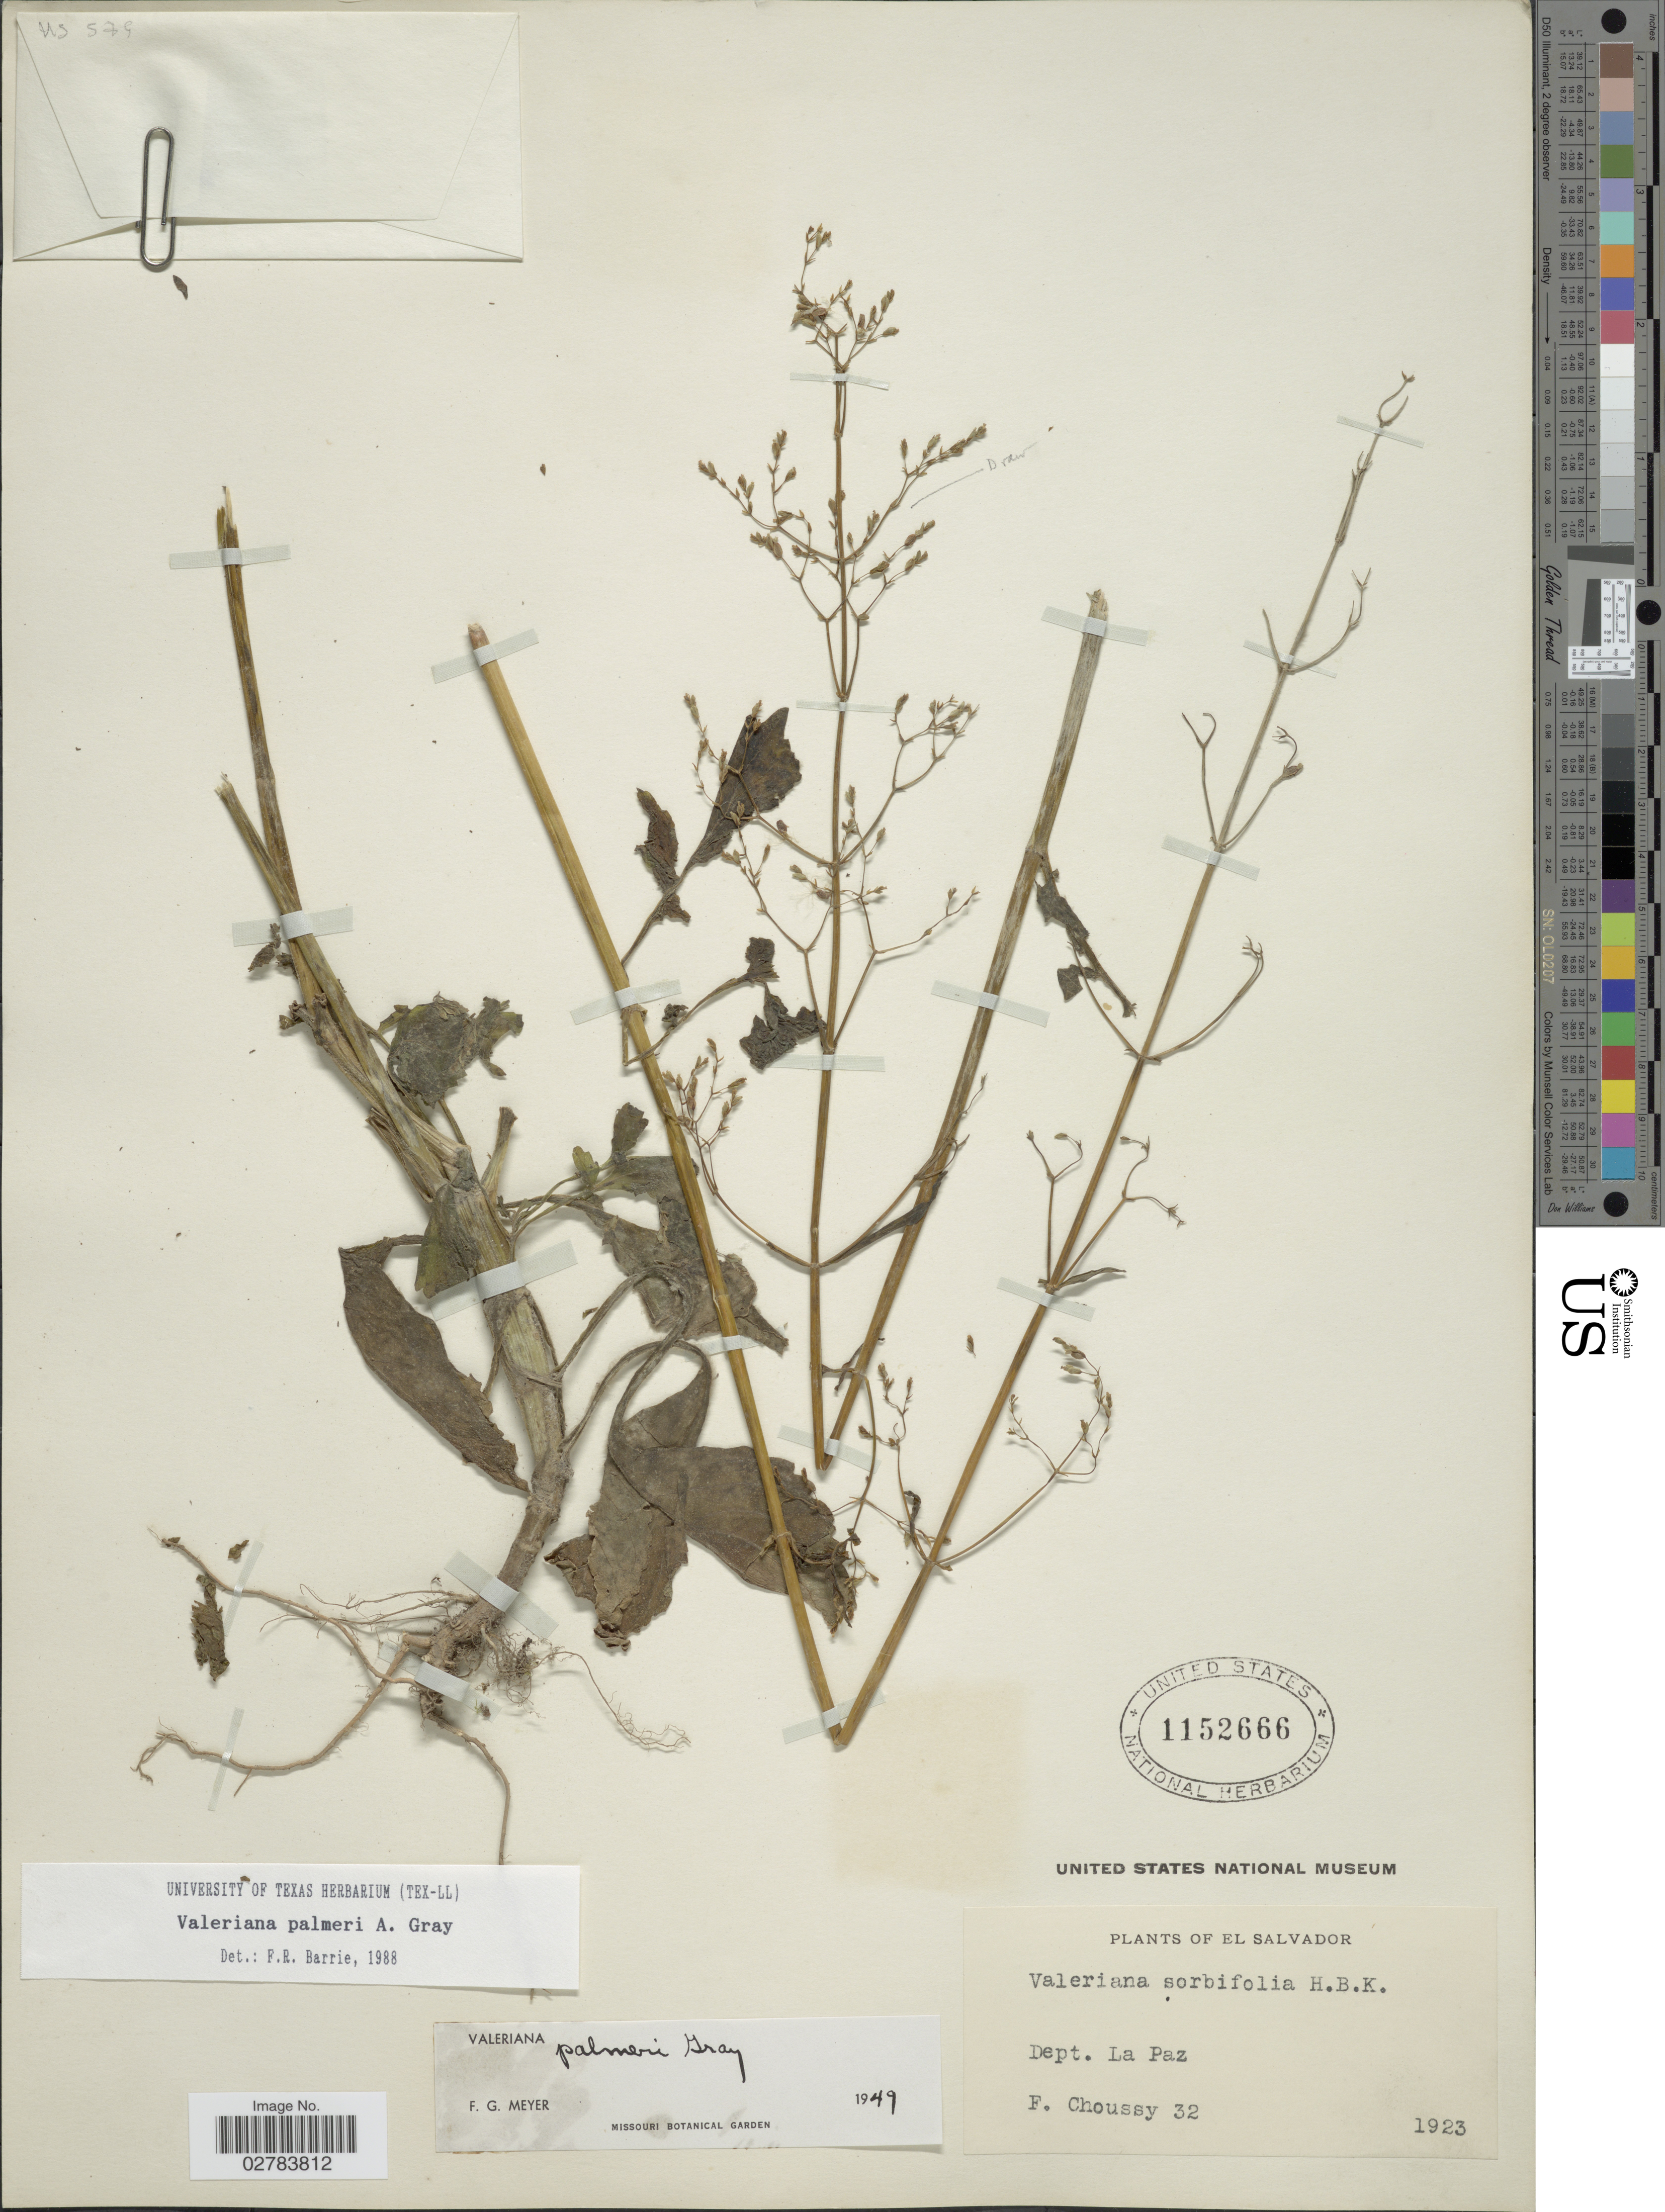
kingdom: Plantae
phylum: Tracheophyta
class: Magnoliopsida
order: Dipsacales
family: Caprifoliaceae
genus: Valeriana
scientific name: Valeriana palmeri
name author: A. Gray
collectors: F. Choussy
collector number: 32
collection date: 1923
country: El Salvador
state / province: La Paz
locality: Dept. La Paz.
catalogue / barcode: US 1152666